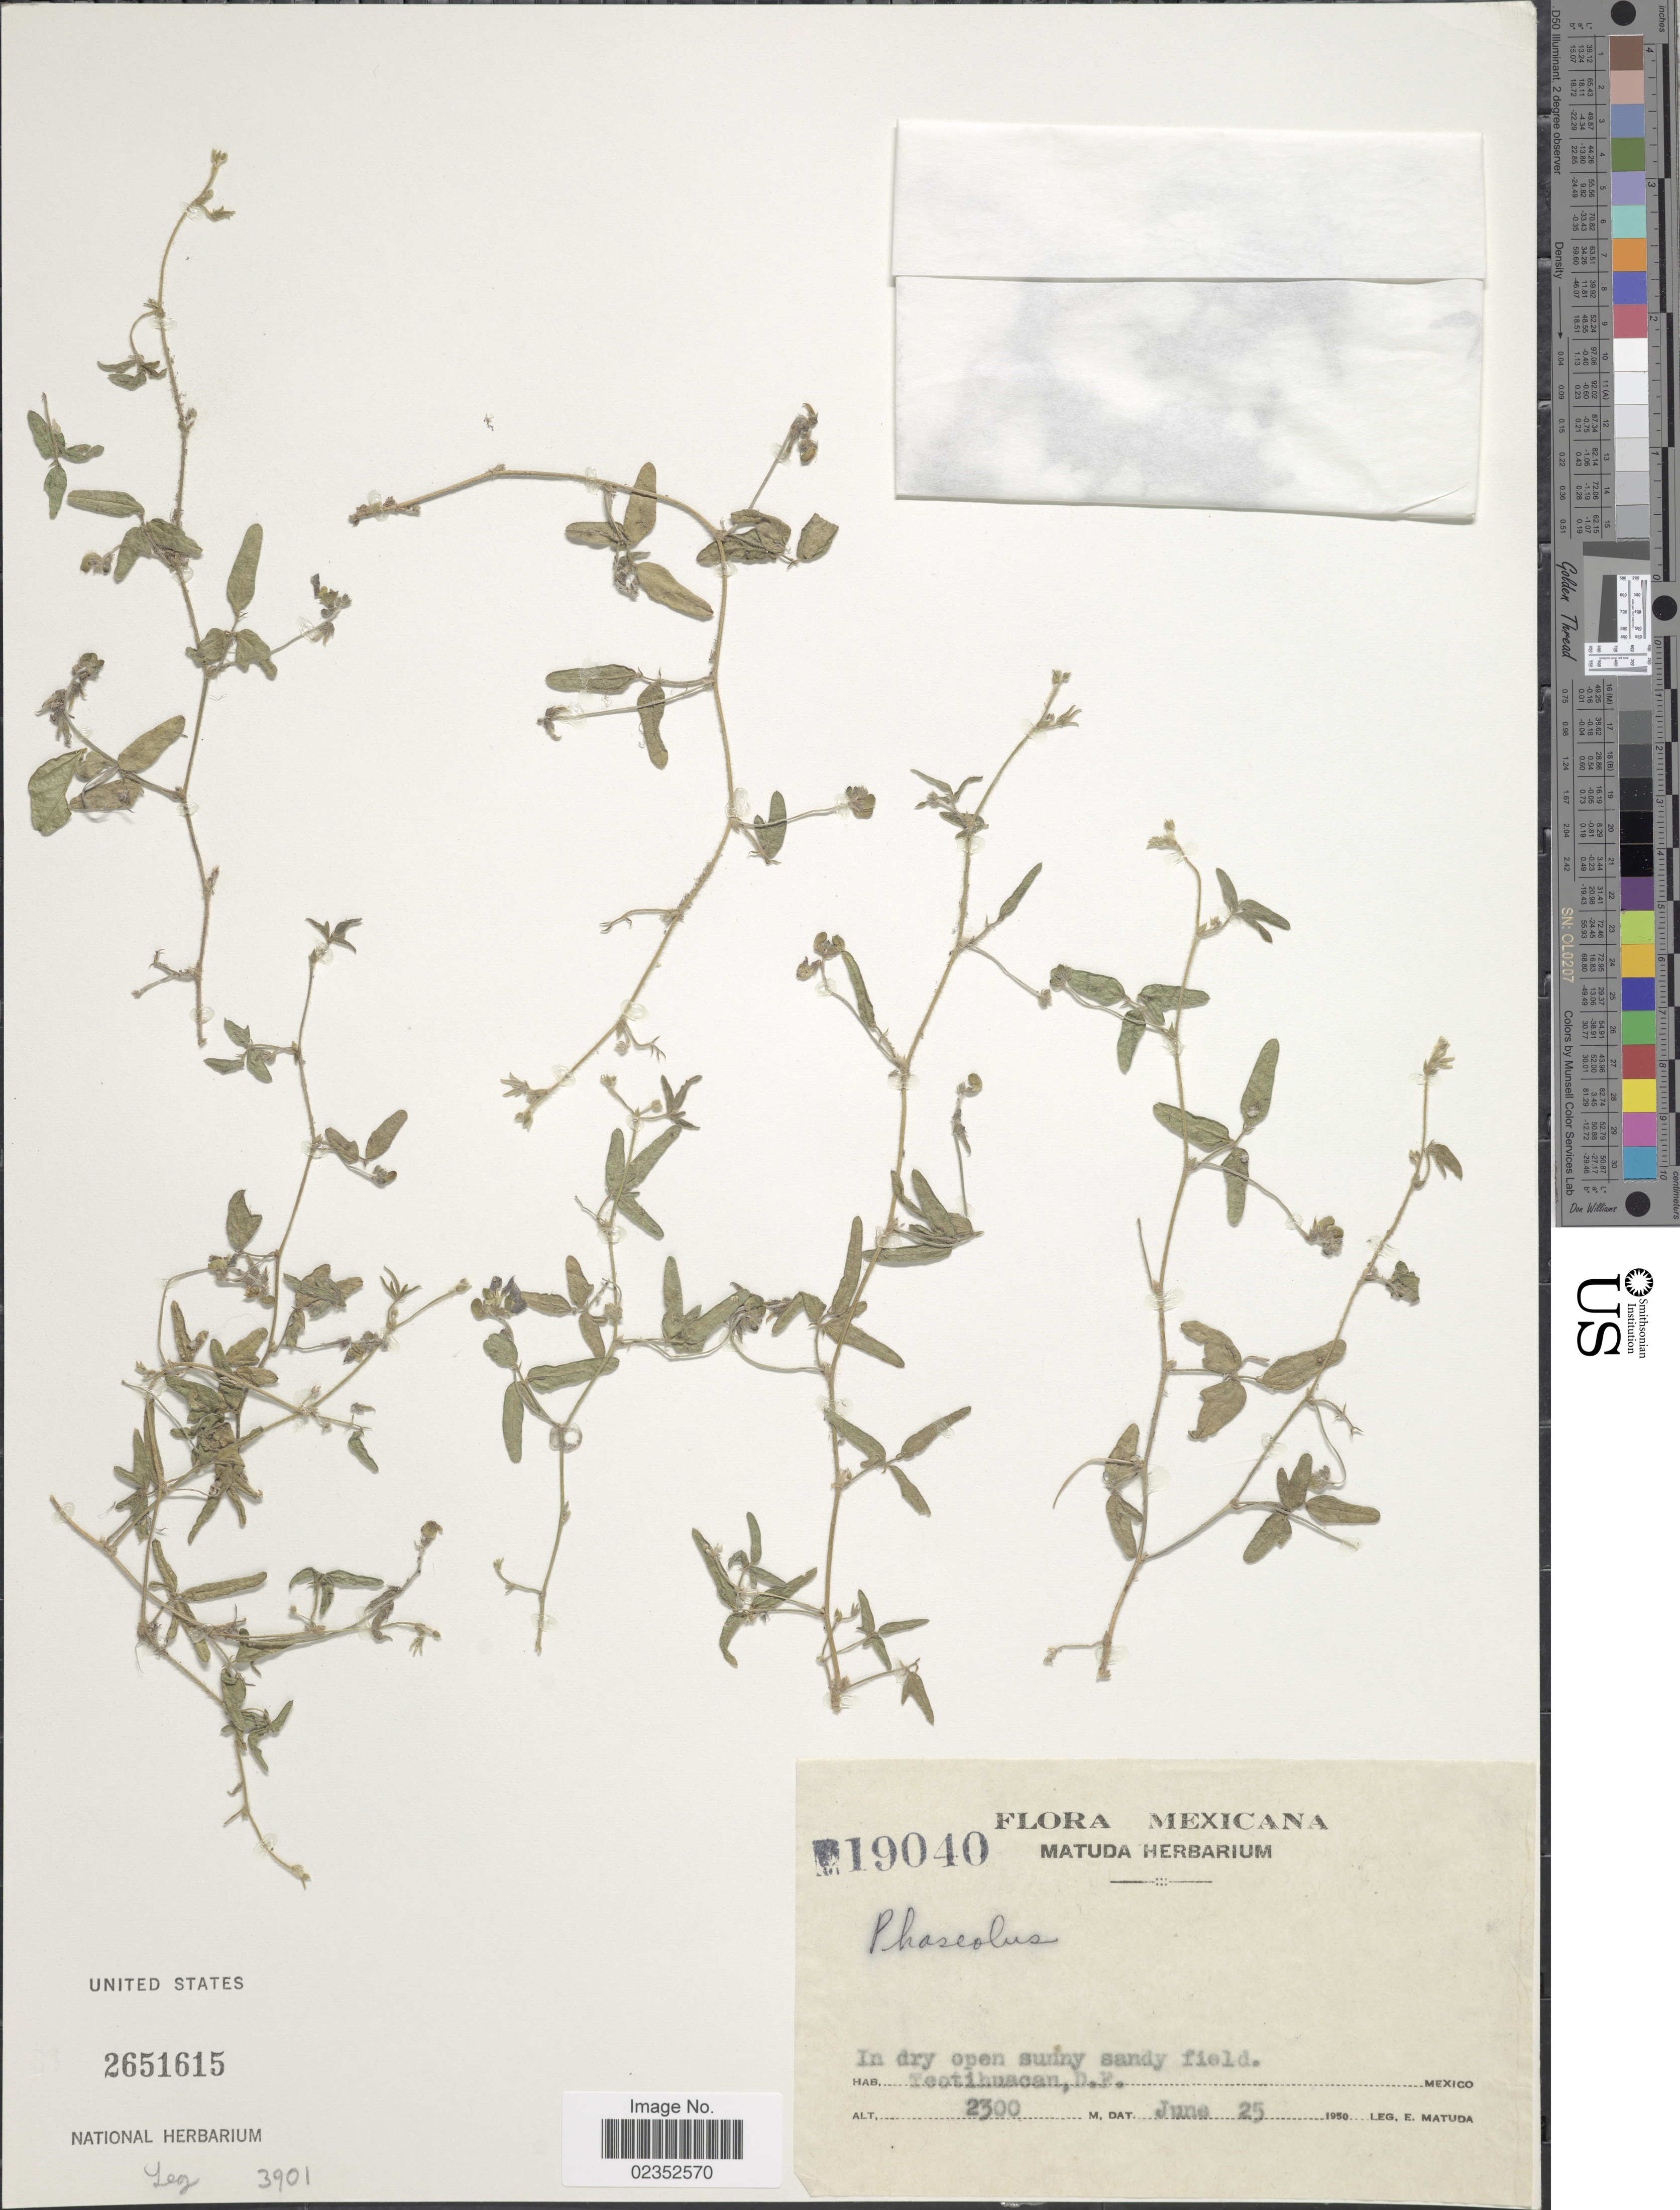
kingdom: Plantae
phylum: Tracheophyta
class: Magnoliopsida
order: Fabales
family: Fabaceae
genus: Macroptilium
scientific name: Macroptilium gibbosifolium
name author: (Ortega) A. Delgado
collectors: E. Matuda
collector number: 19040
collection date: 1950-06-25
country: Mexico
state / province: Distrito Federal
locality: In dry open sunny sandy field, Teotihuacan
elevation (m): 2300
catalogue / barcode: US 2651615